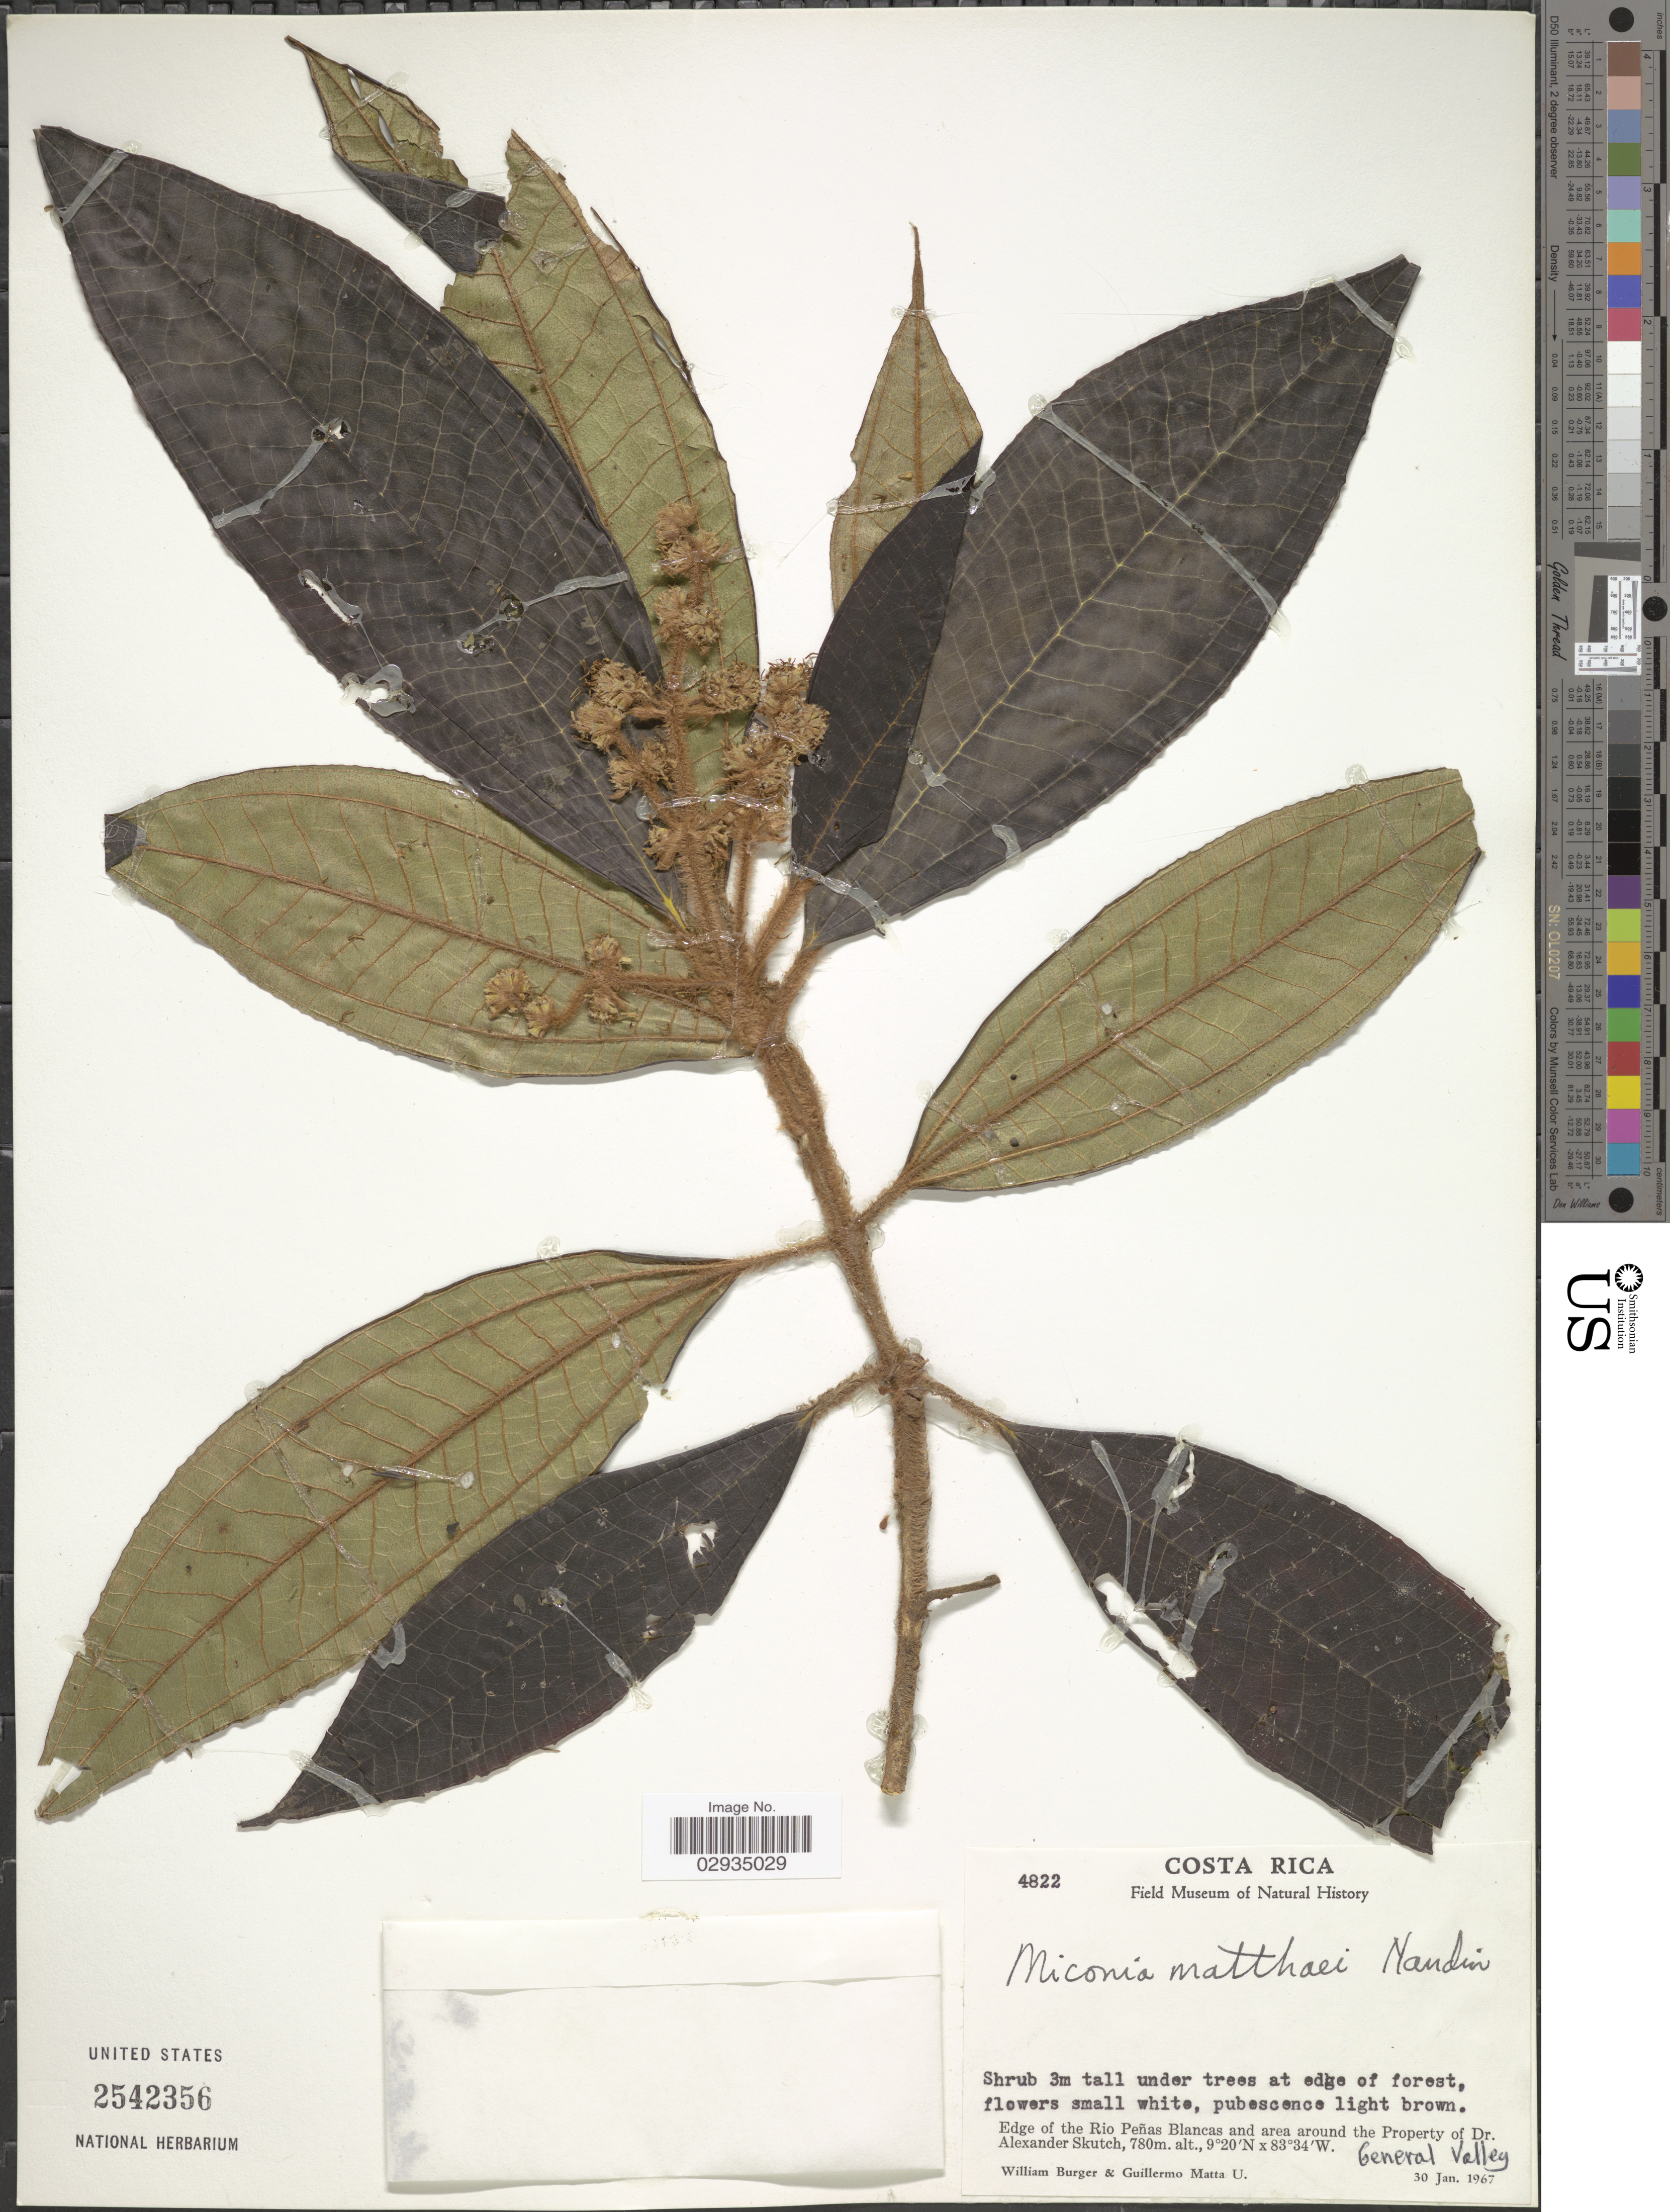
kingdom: Plantae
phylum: Tracheophyta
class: Magnoliopsida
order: Myrtales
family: Melastomataceae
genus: Miconia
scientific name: Miconia matthaei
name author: Naudin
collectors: W. Burger & G. Matta U.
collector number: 4822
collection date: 1967-01-30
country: Costa Rica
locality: Edge of the Rio Peñas Blancas and area around the Property of Dr. Alexander Skutch. General Valley.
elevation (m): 780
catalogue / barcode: US 2542356